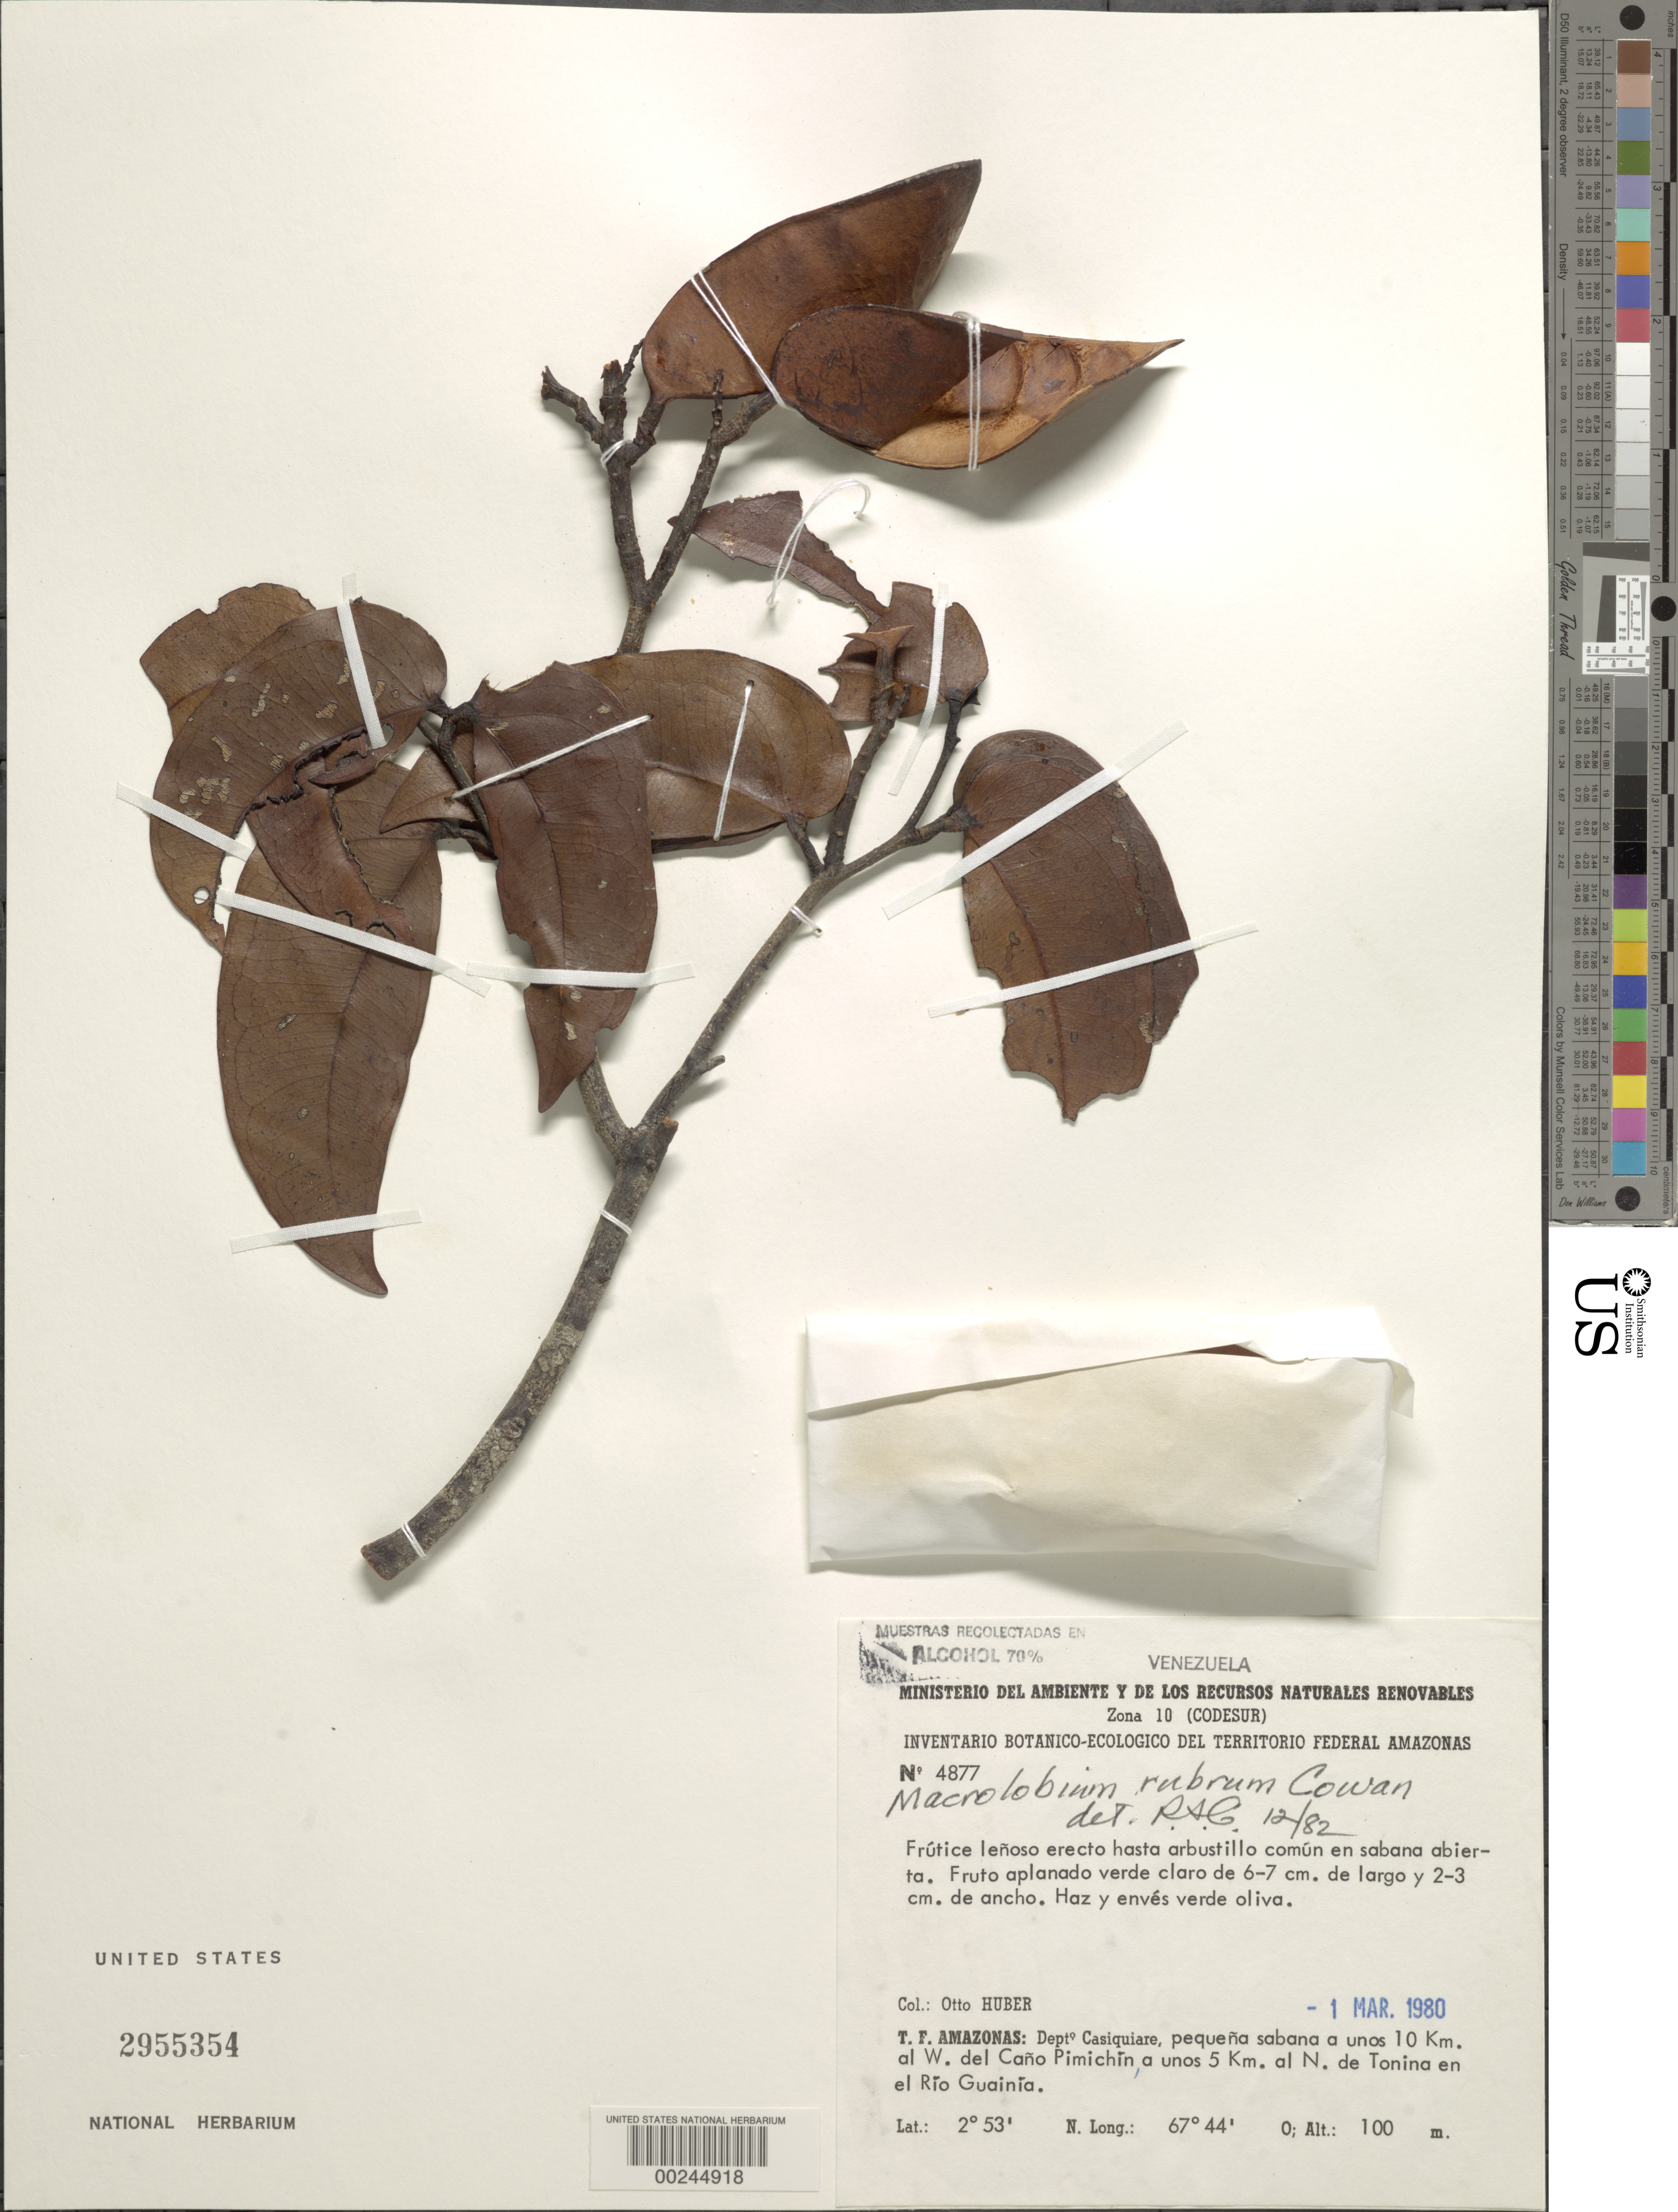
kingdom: Plantae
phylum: Tracheophyta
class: Magnoliopsida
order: Fabales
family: Fabaceae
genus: Macrolobium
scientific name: Macrolobium rubrum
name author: R.S. Cowan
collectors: O. Huber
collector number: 4877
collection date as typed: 01 Mar 1980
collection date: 1980-03-01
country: Venezuela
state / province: Amazonas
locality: Small savanna 10 km w of cano pimichin 5 km n of tonina on the rio guainia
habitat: Savanna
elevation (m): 100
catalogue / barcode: US 2955354